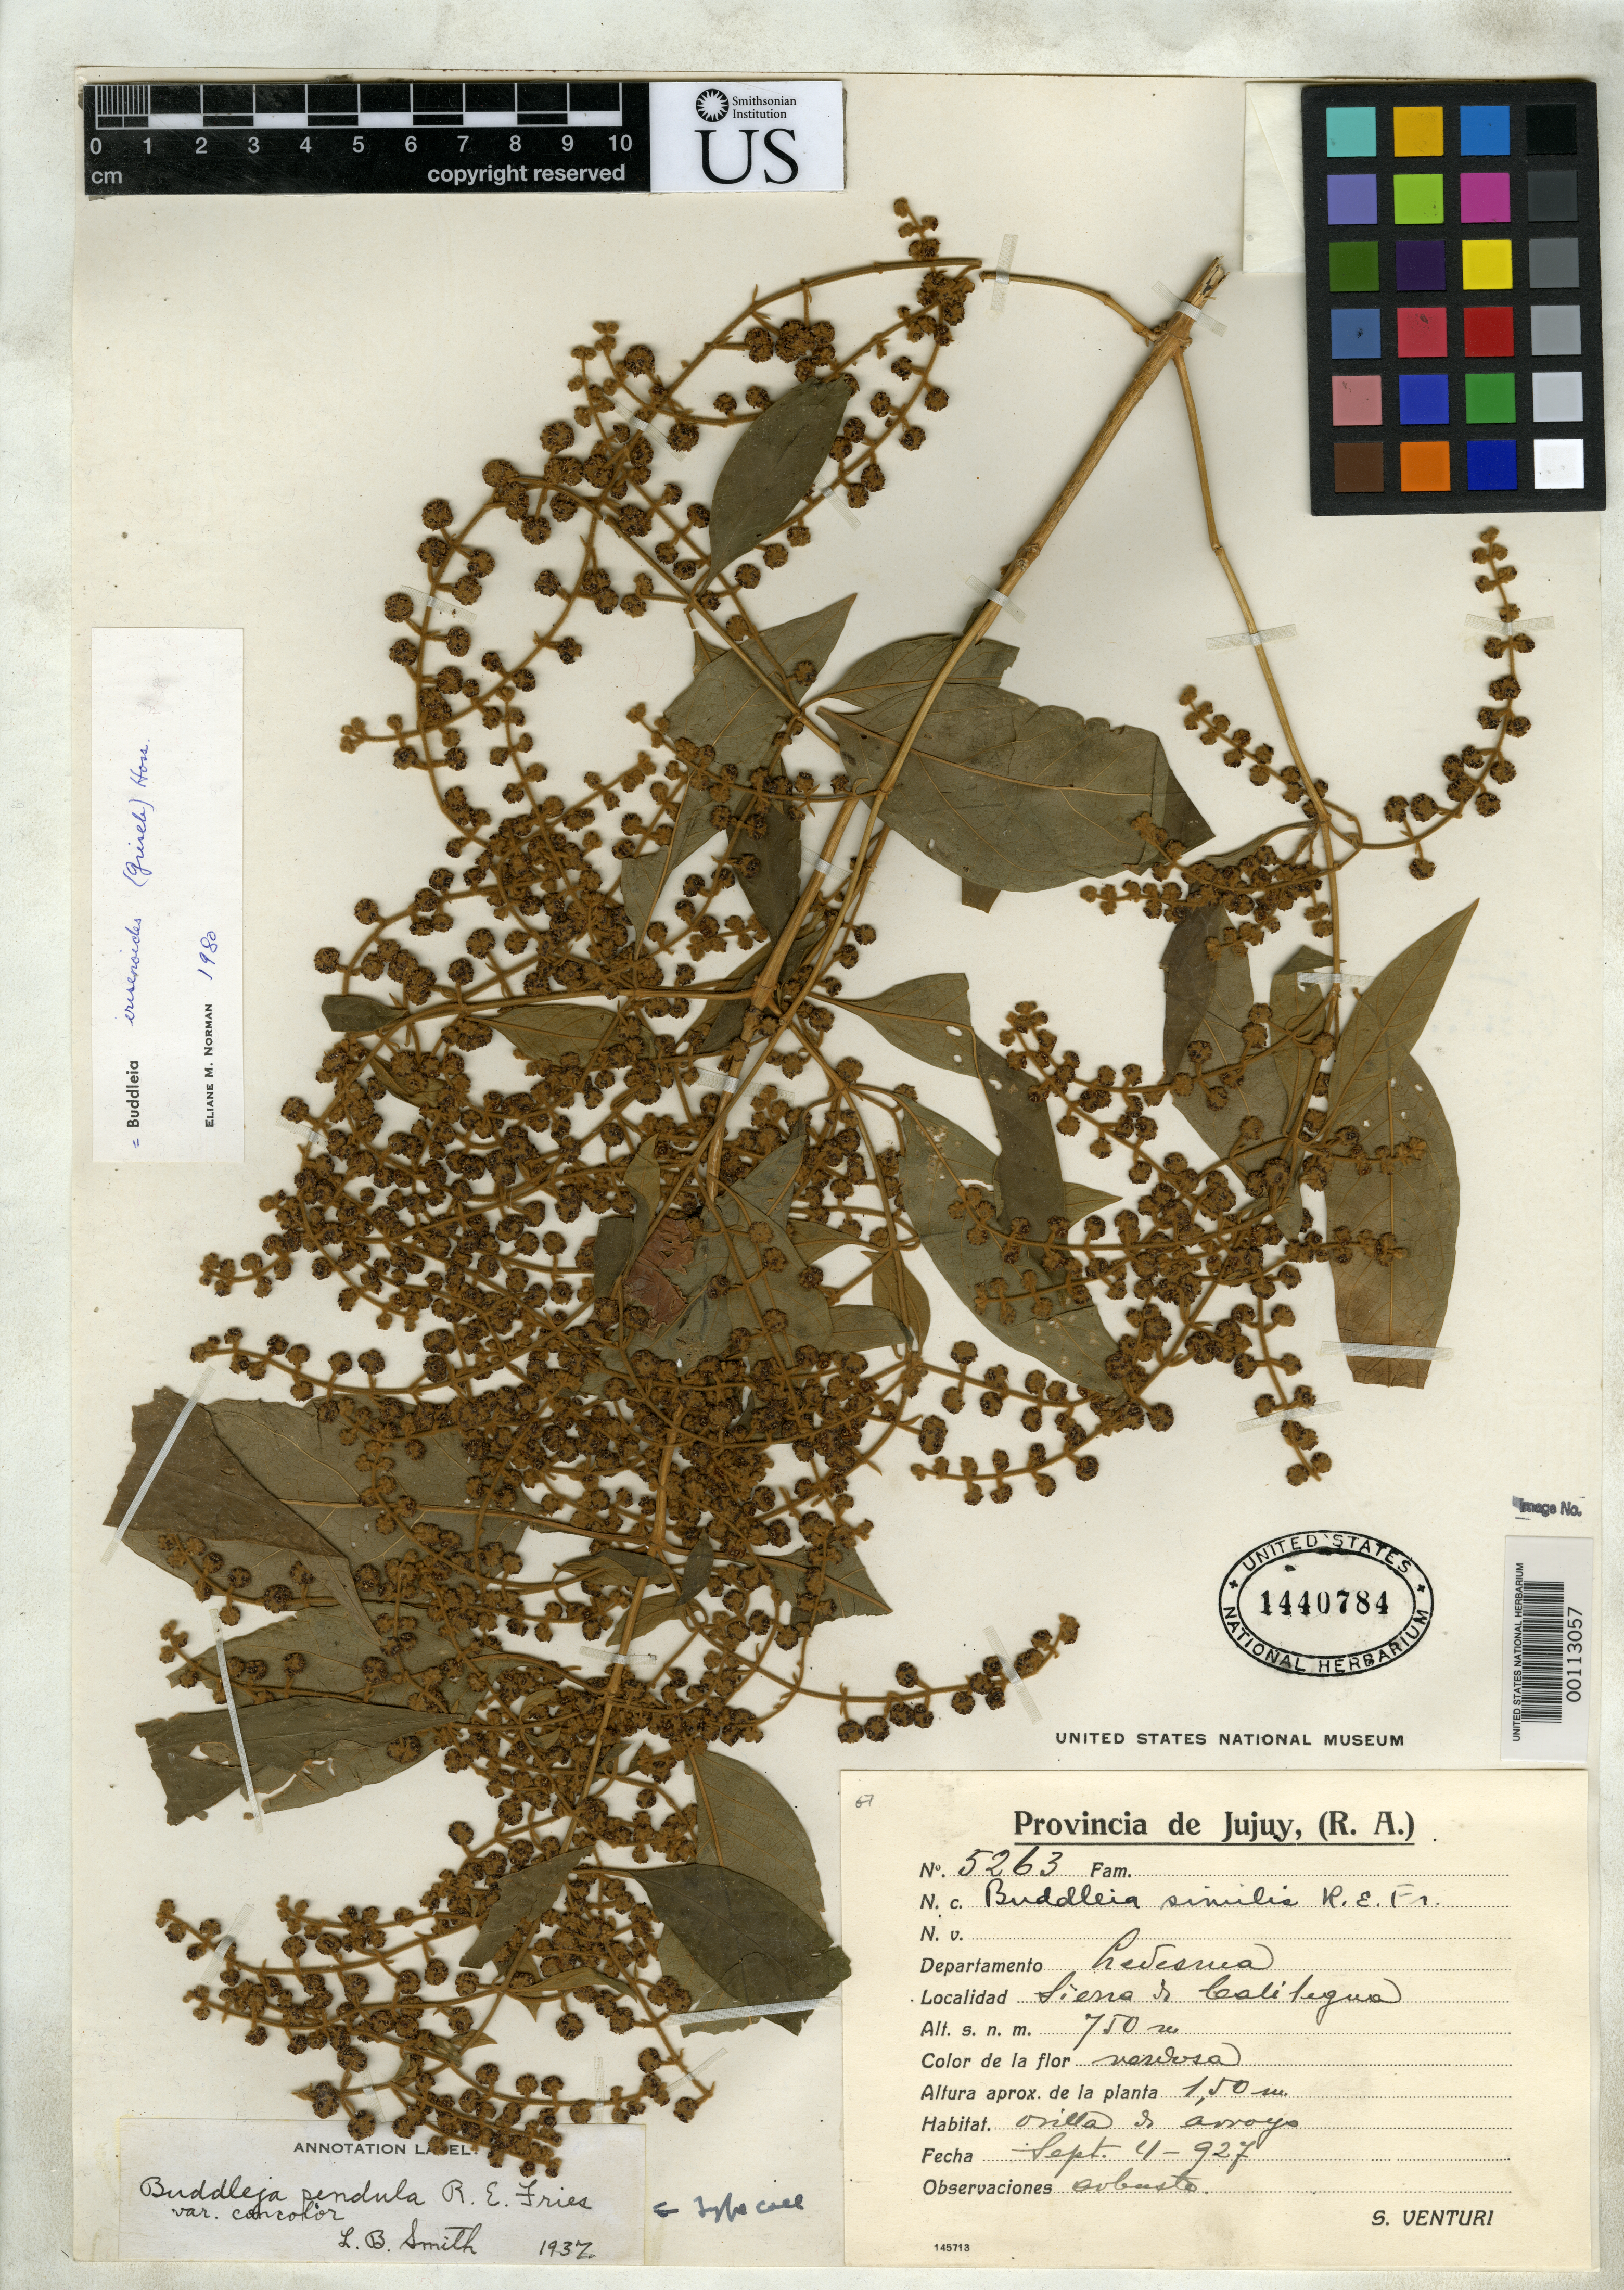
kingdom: Plantae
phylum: Tracheophyta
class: Magnoliopsida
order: Lamiales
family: Scrophulariaceae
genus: Buddleja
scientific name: Buddleja pendula var. concolor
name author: L.B. Sm.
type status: Isotype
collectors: S. Venturi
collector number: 5263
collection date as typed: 04 Sep 1927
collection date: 1927-09-04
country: Argentina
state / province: Jujuy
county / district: Ledesma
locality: Sierra de Calilegua.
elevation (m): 750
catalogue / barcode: US 1440784